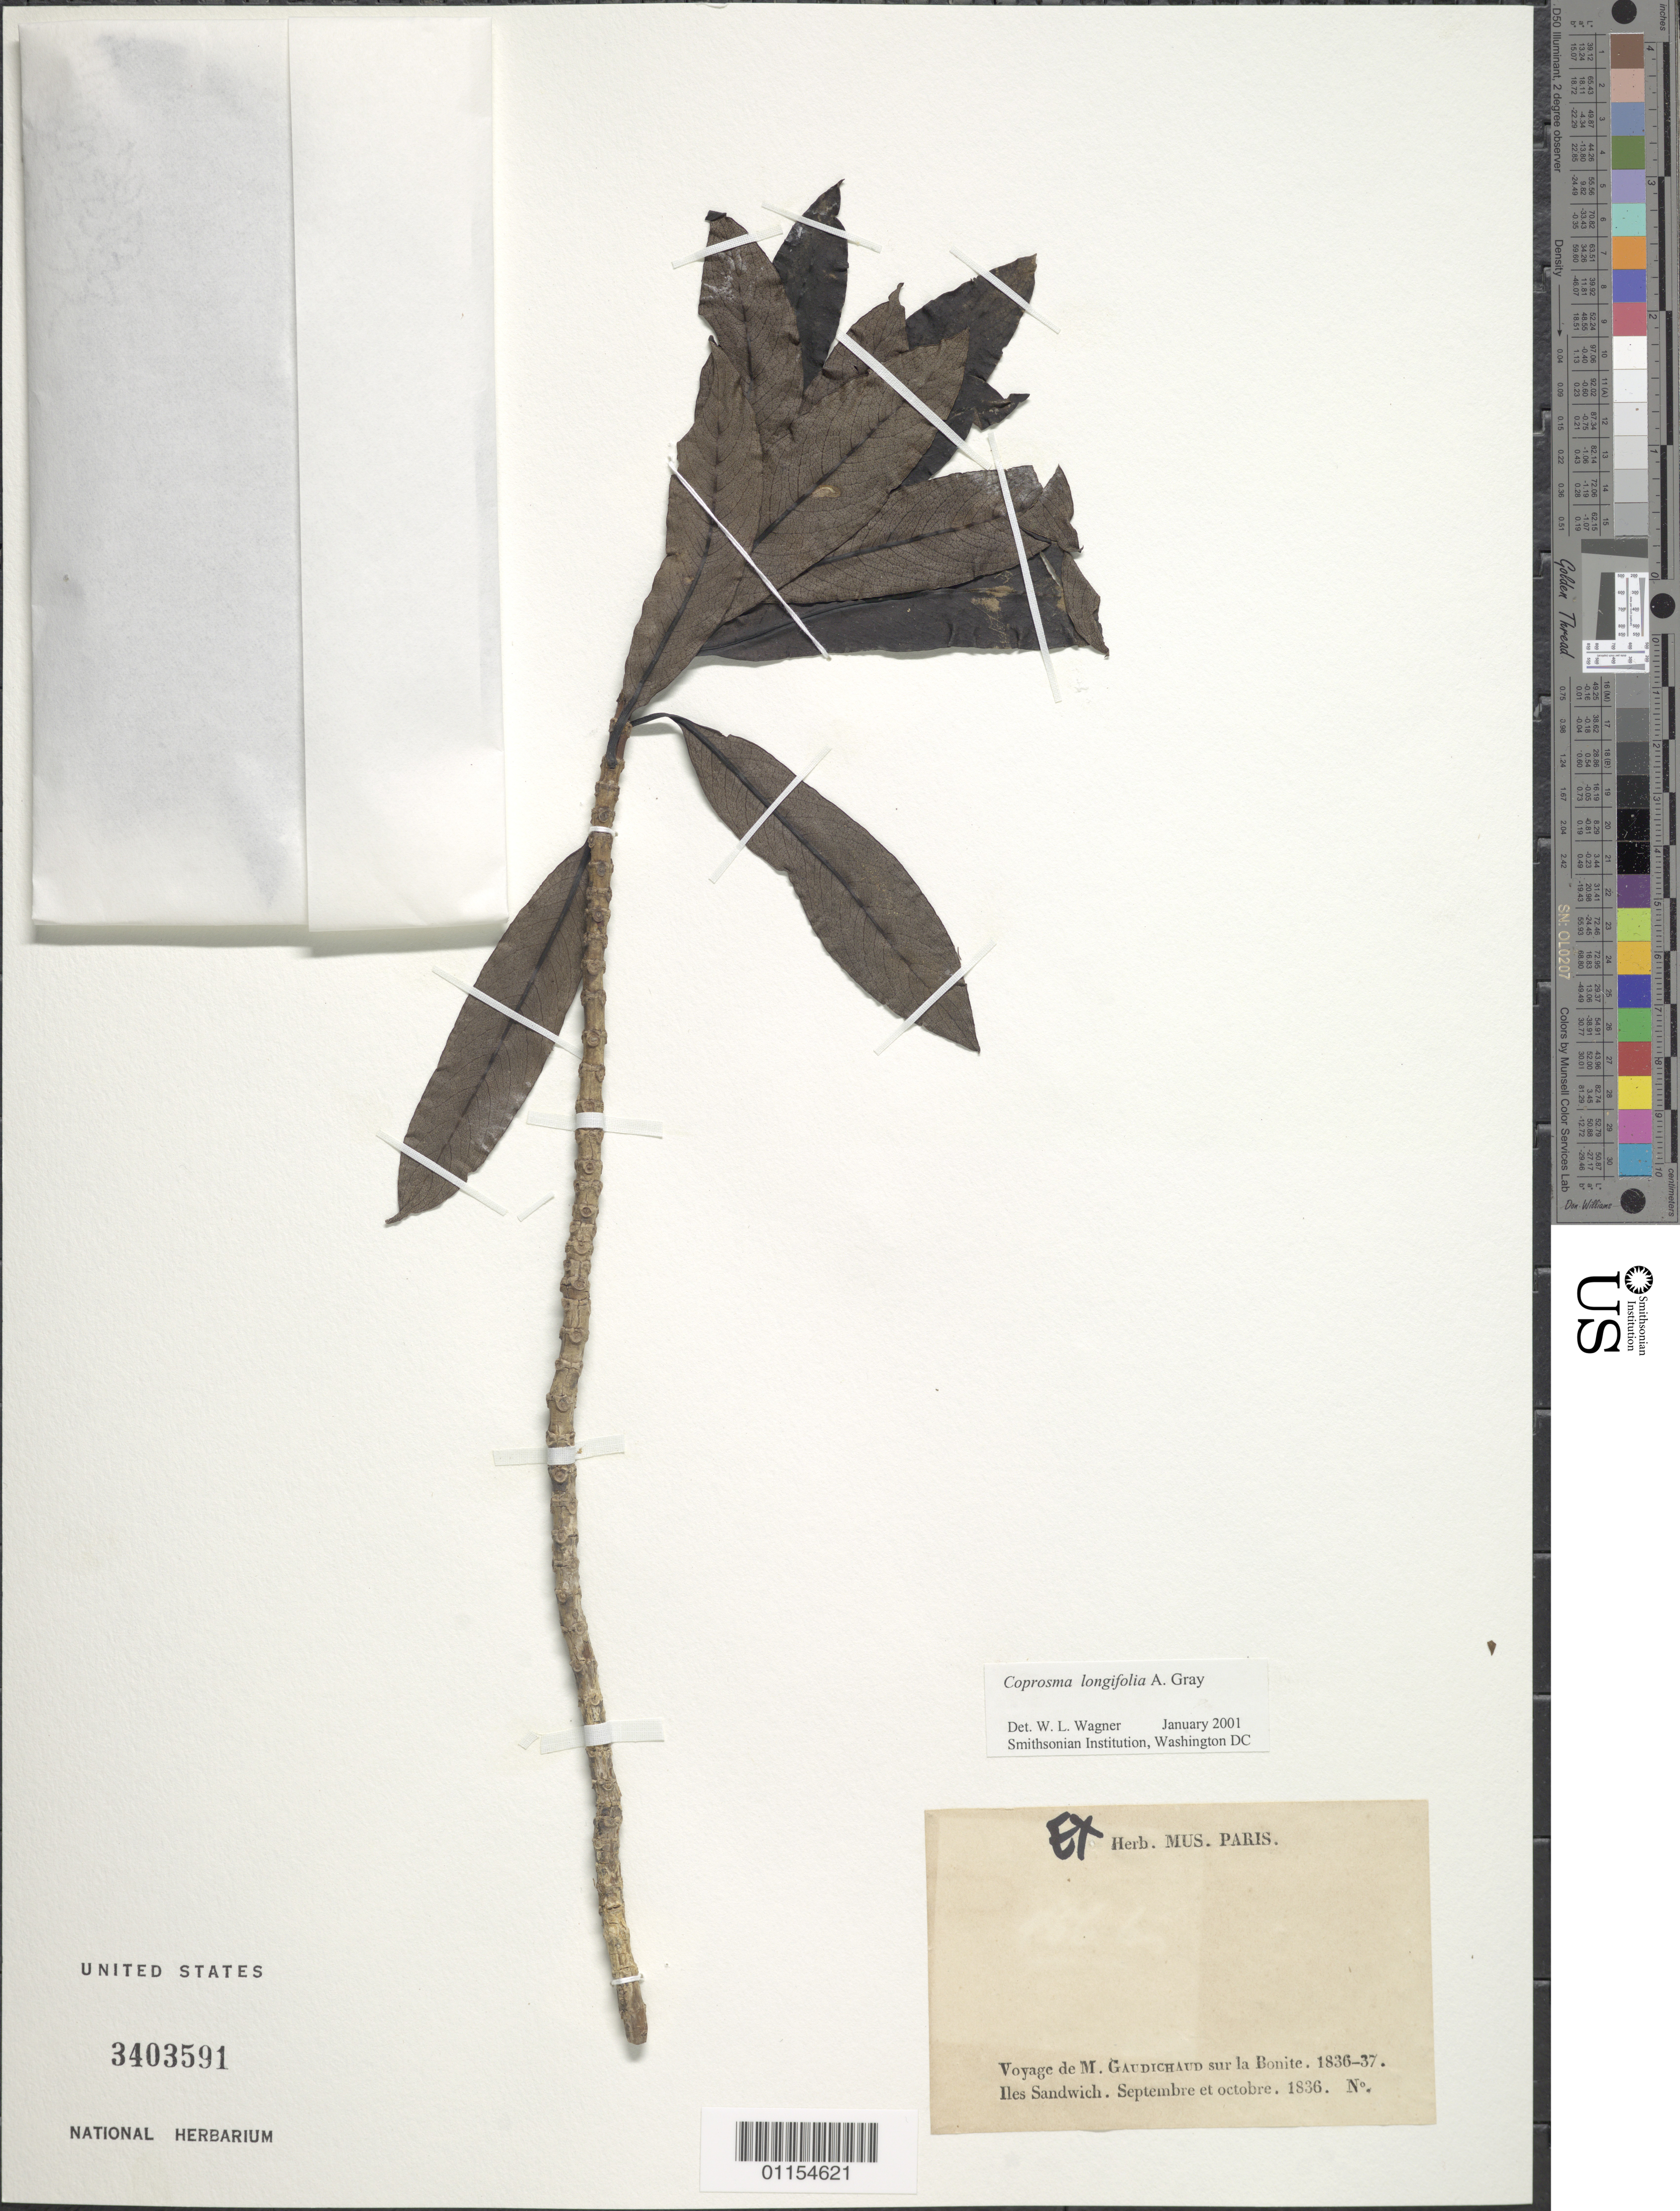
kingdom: Plantae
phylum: Tracheophyta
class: Magnoliopsida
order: Gentianales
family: Rubiaceae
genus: Coprosma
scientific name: Coprosma longifolia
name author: A. Gray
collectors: C. Gaudichaud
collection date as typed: Sep 1836 to Oct 1836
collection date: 1836-09/1836-10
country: United States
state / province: Hawaii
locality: Sandwich Islands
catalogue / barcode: US 3403591